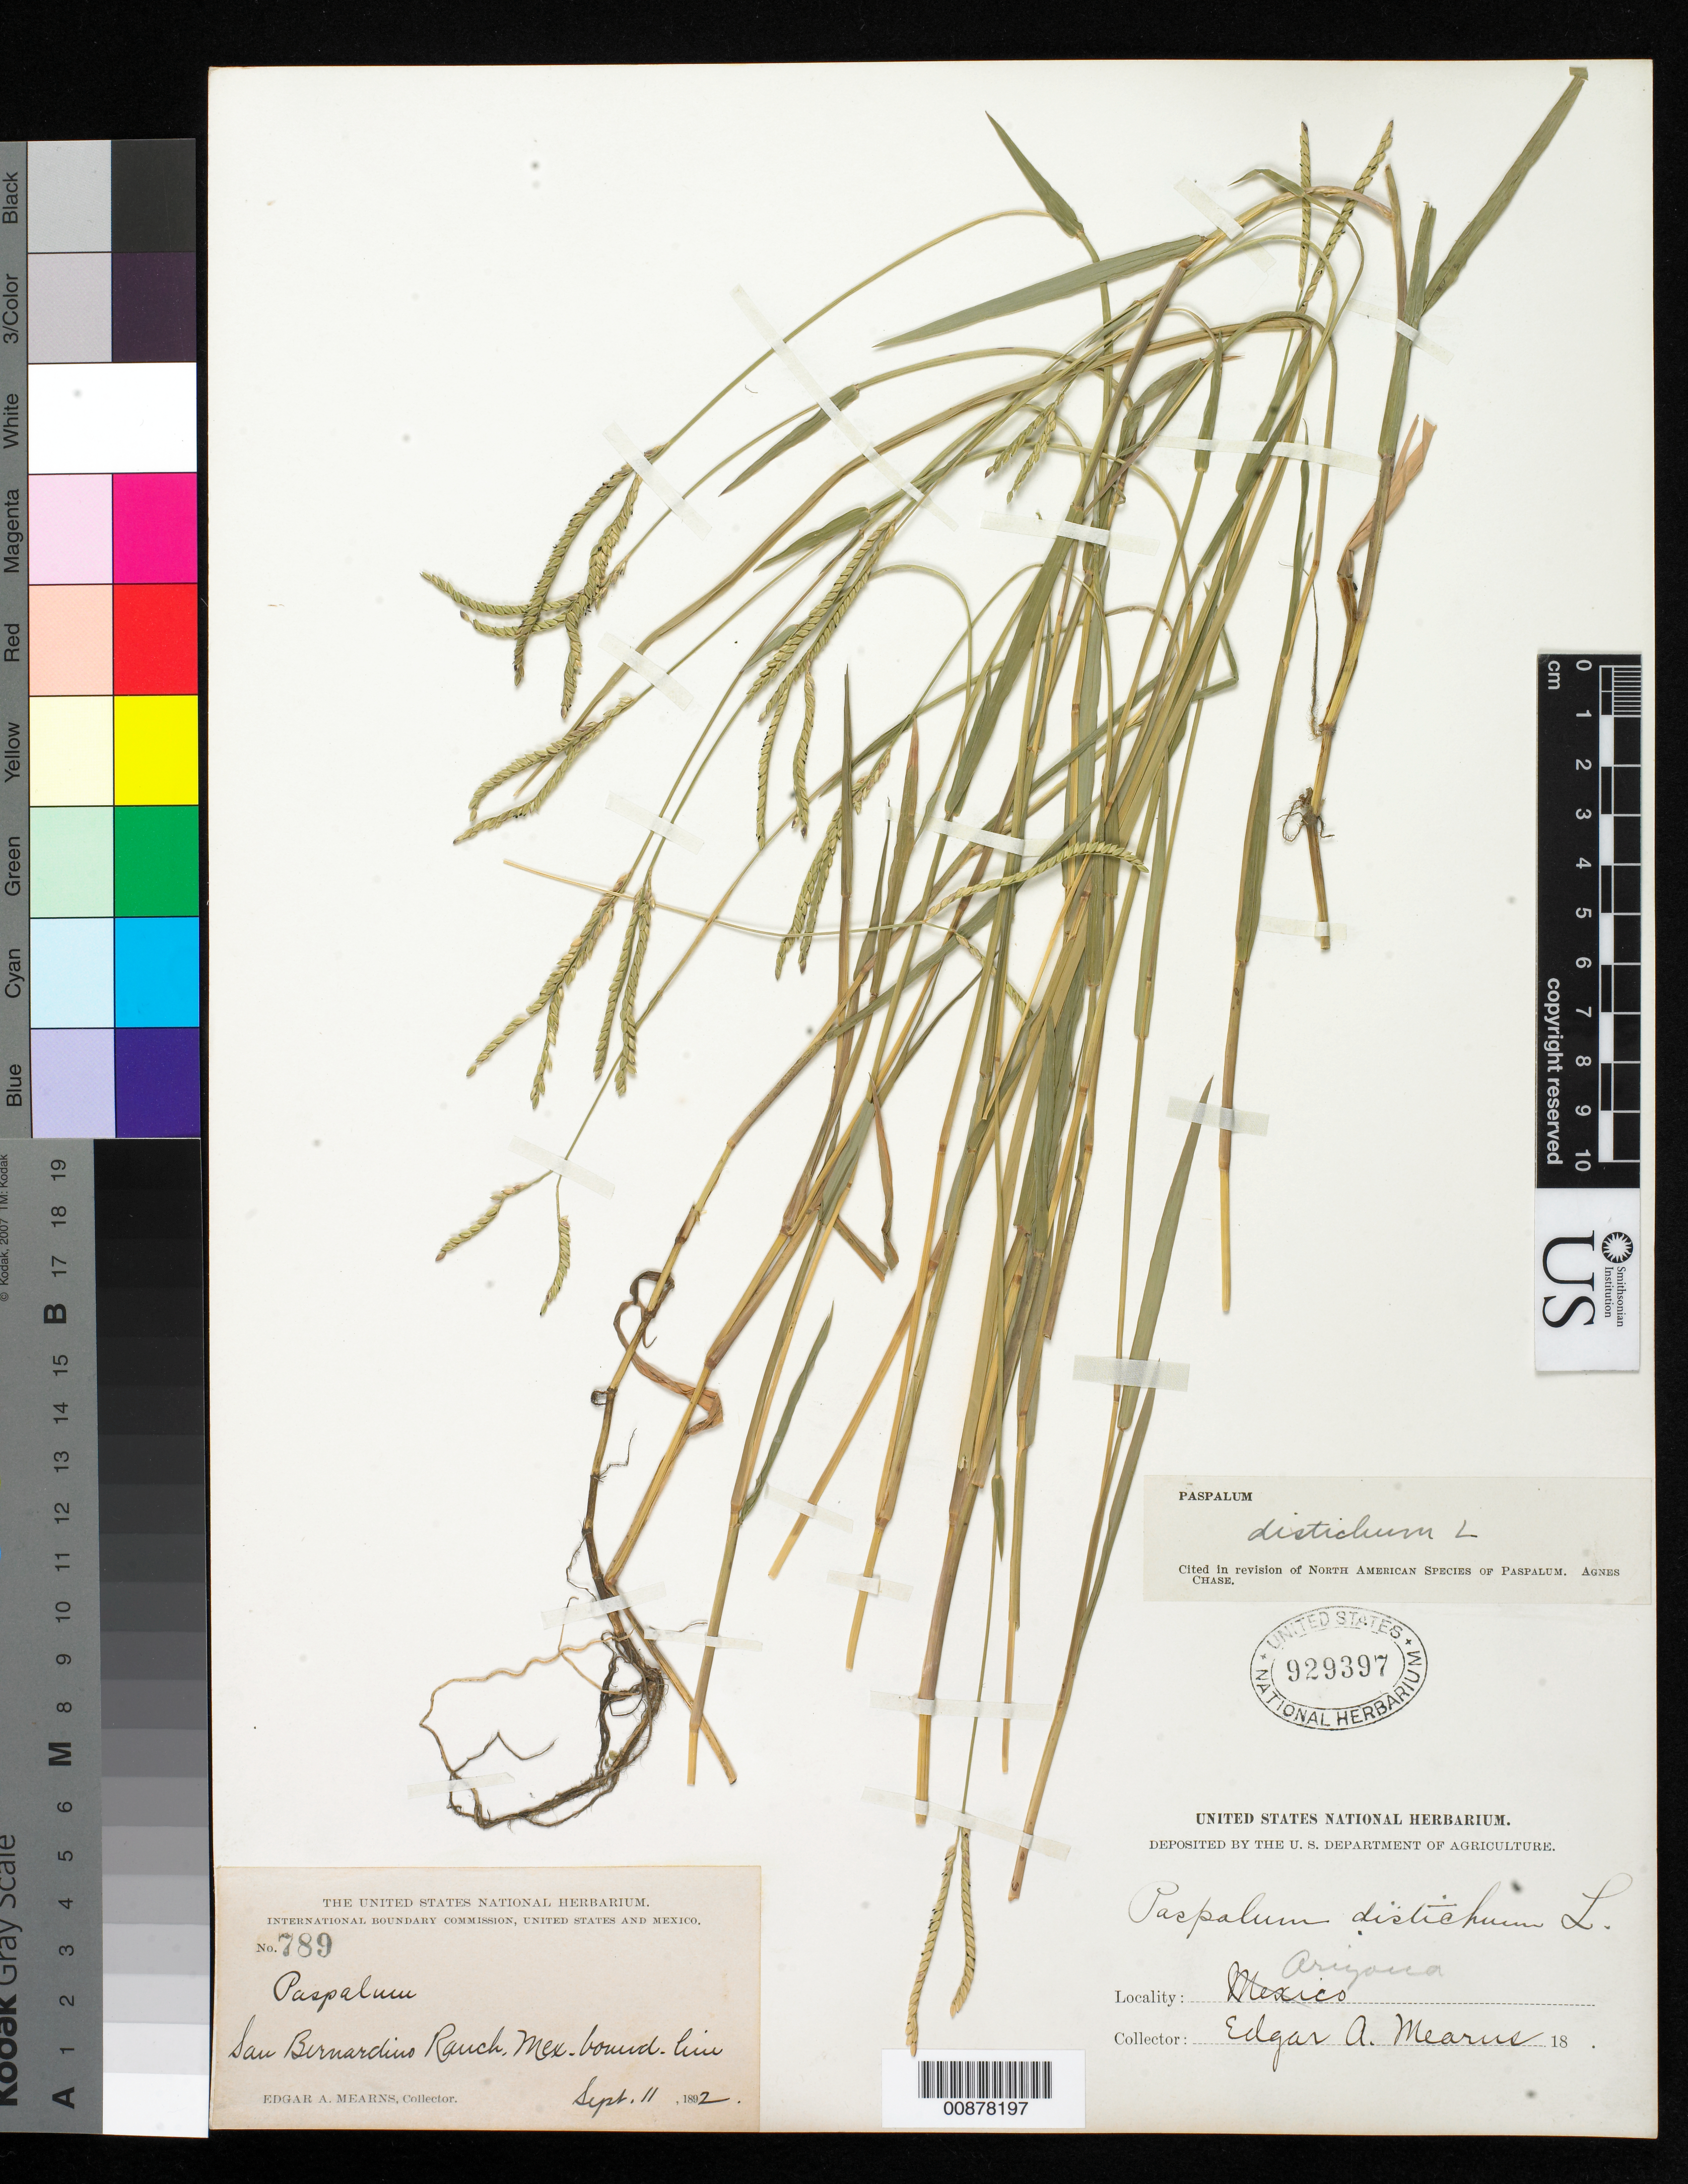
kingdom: Plantae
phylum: Tracheophyta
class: Liliopsida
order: Poales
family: Poaceae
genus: Paspalum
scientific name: Paspalum distichum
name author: L.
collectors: E. A. Mearns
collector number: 789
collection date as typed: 11 Sep 1892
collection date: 1892-09-11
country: United States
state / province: Arizona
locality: San Bernardino Ranch, Mexican Boundary Line.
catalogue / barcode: US 929397